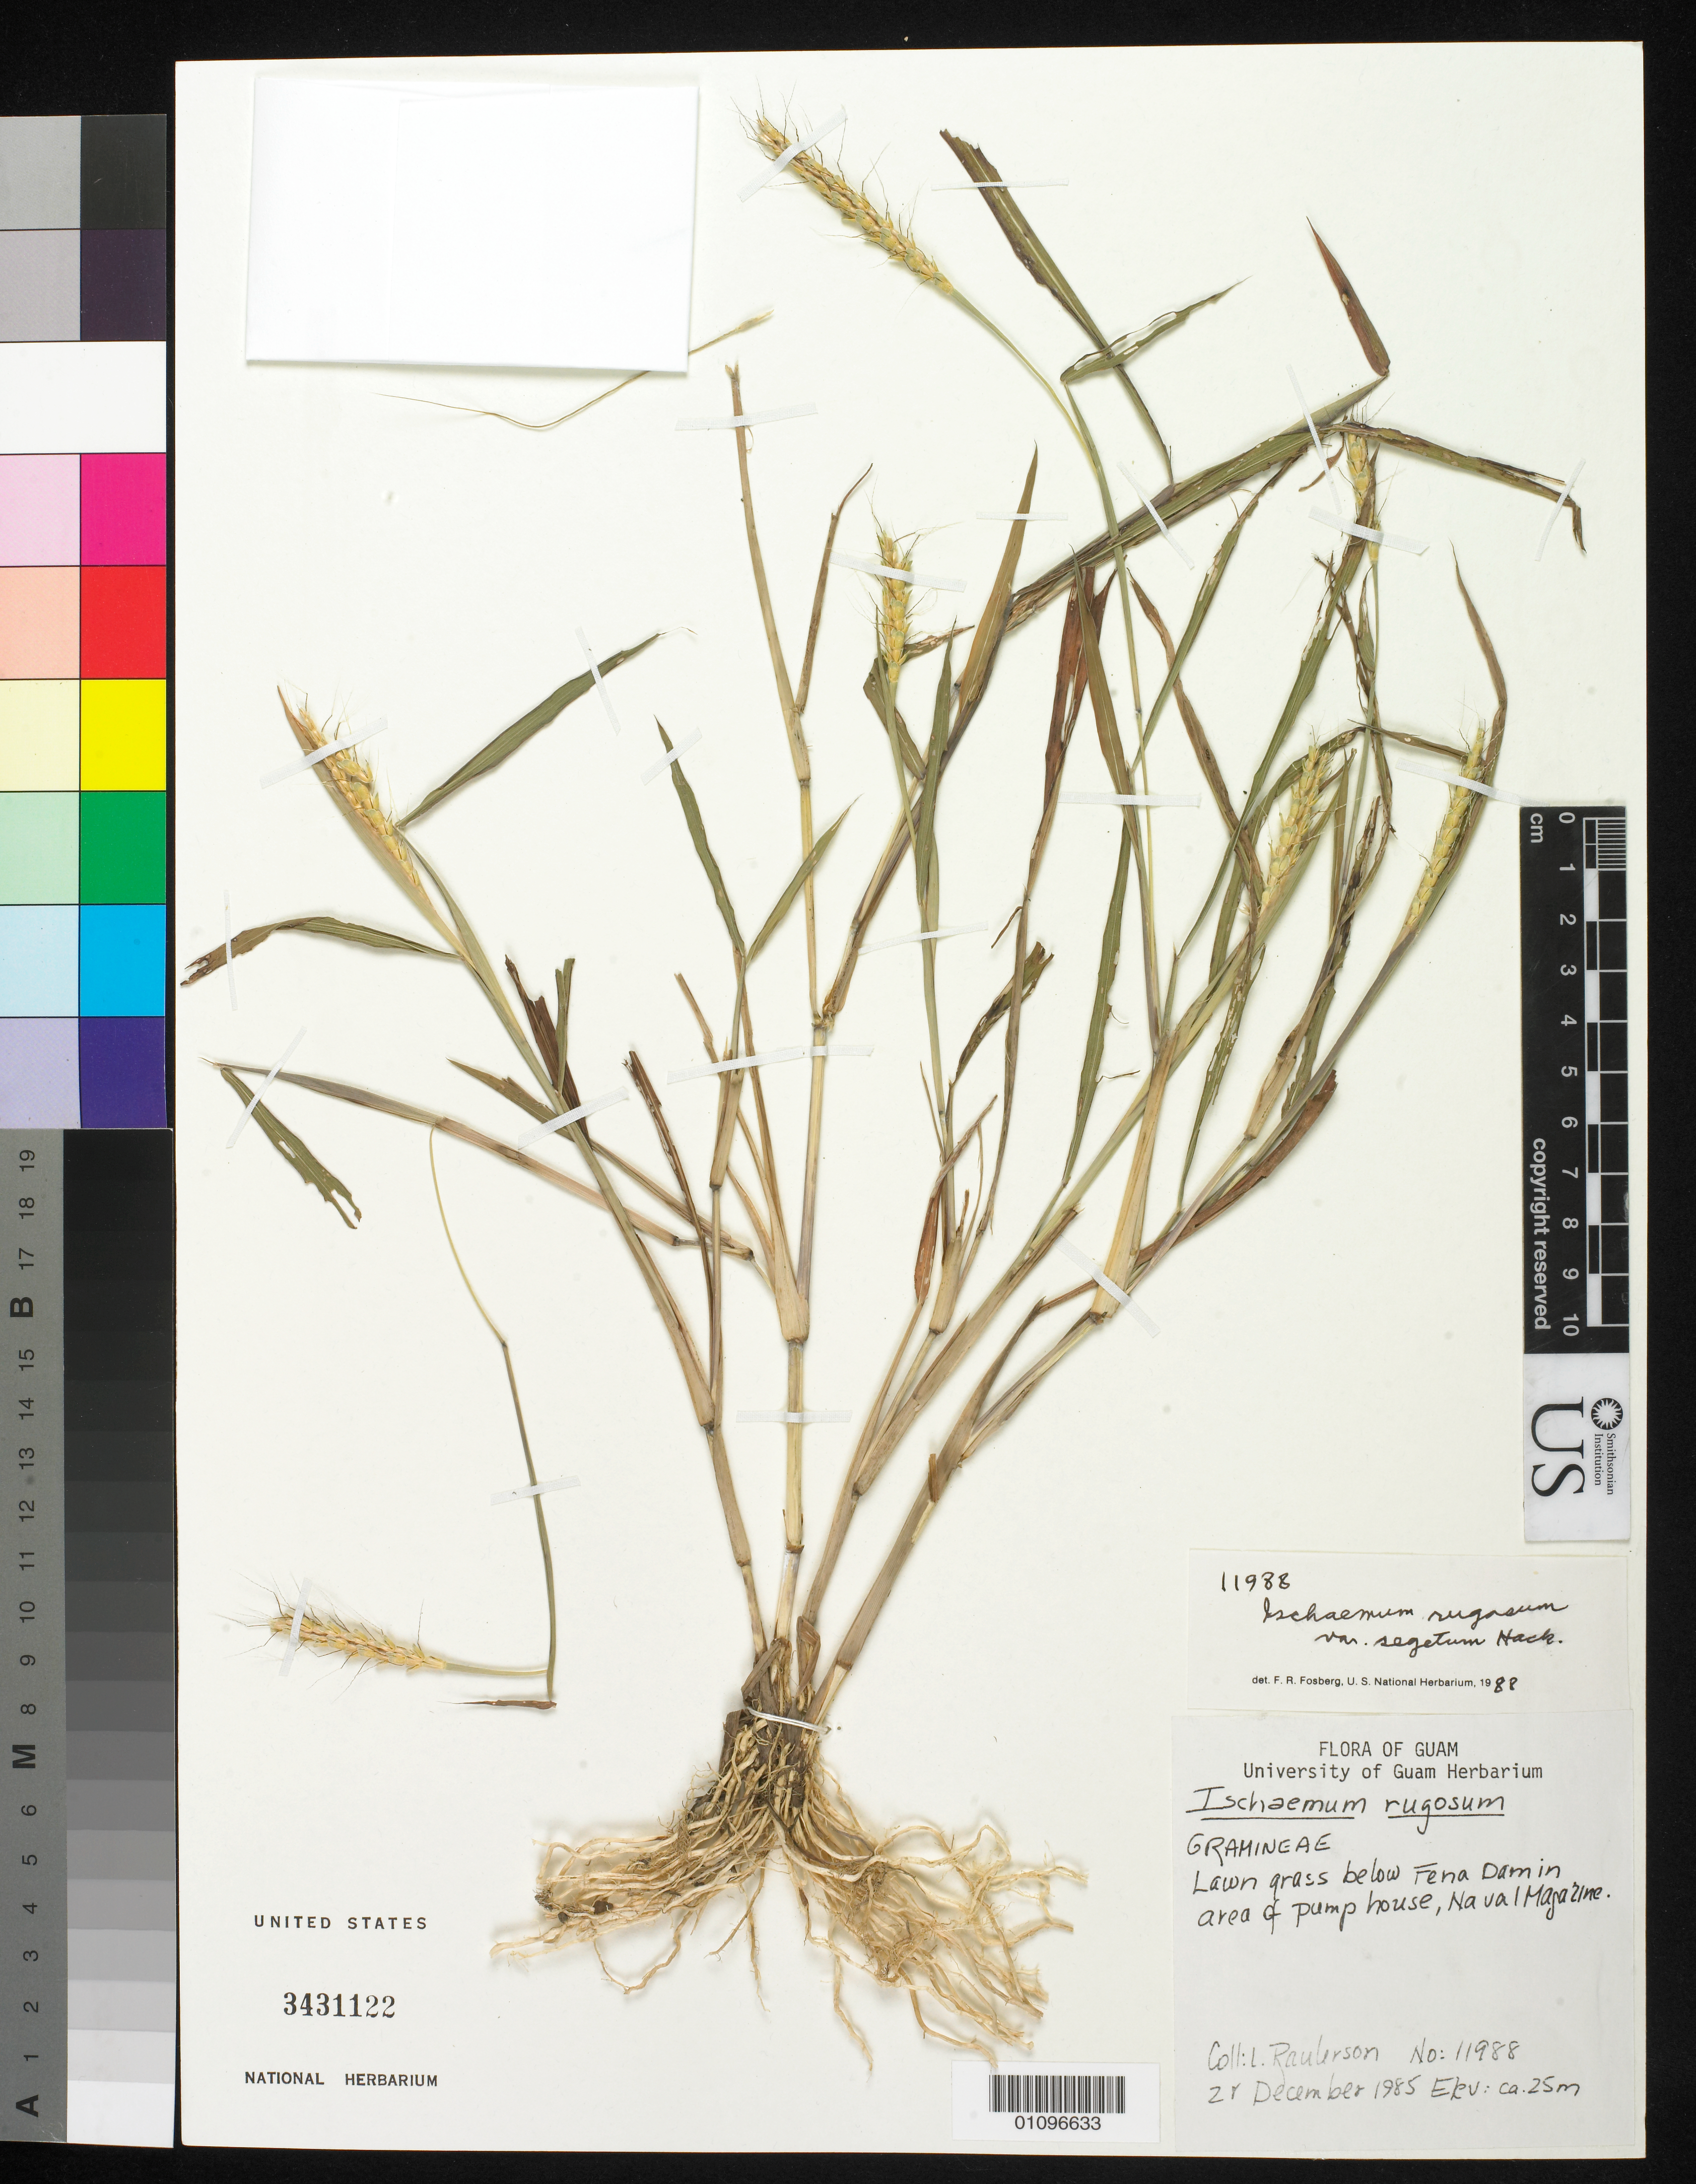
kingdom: Plantae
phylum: Tracheophyta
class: Liliopsida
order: Poales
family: Poaceae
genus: Ischaemum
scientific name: Ischaemum rugosum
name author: Salisb.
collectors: L. Raulerson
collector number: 11988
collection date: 1985-12-21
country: Guam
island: Guam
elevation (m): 25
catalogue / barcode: US 3431122